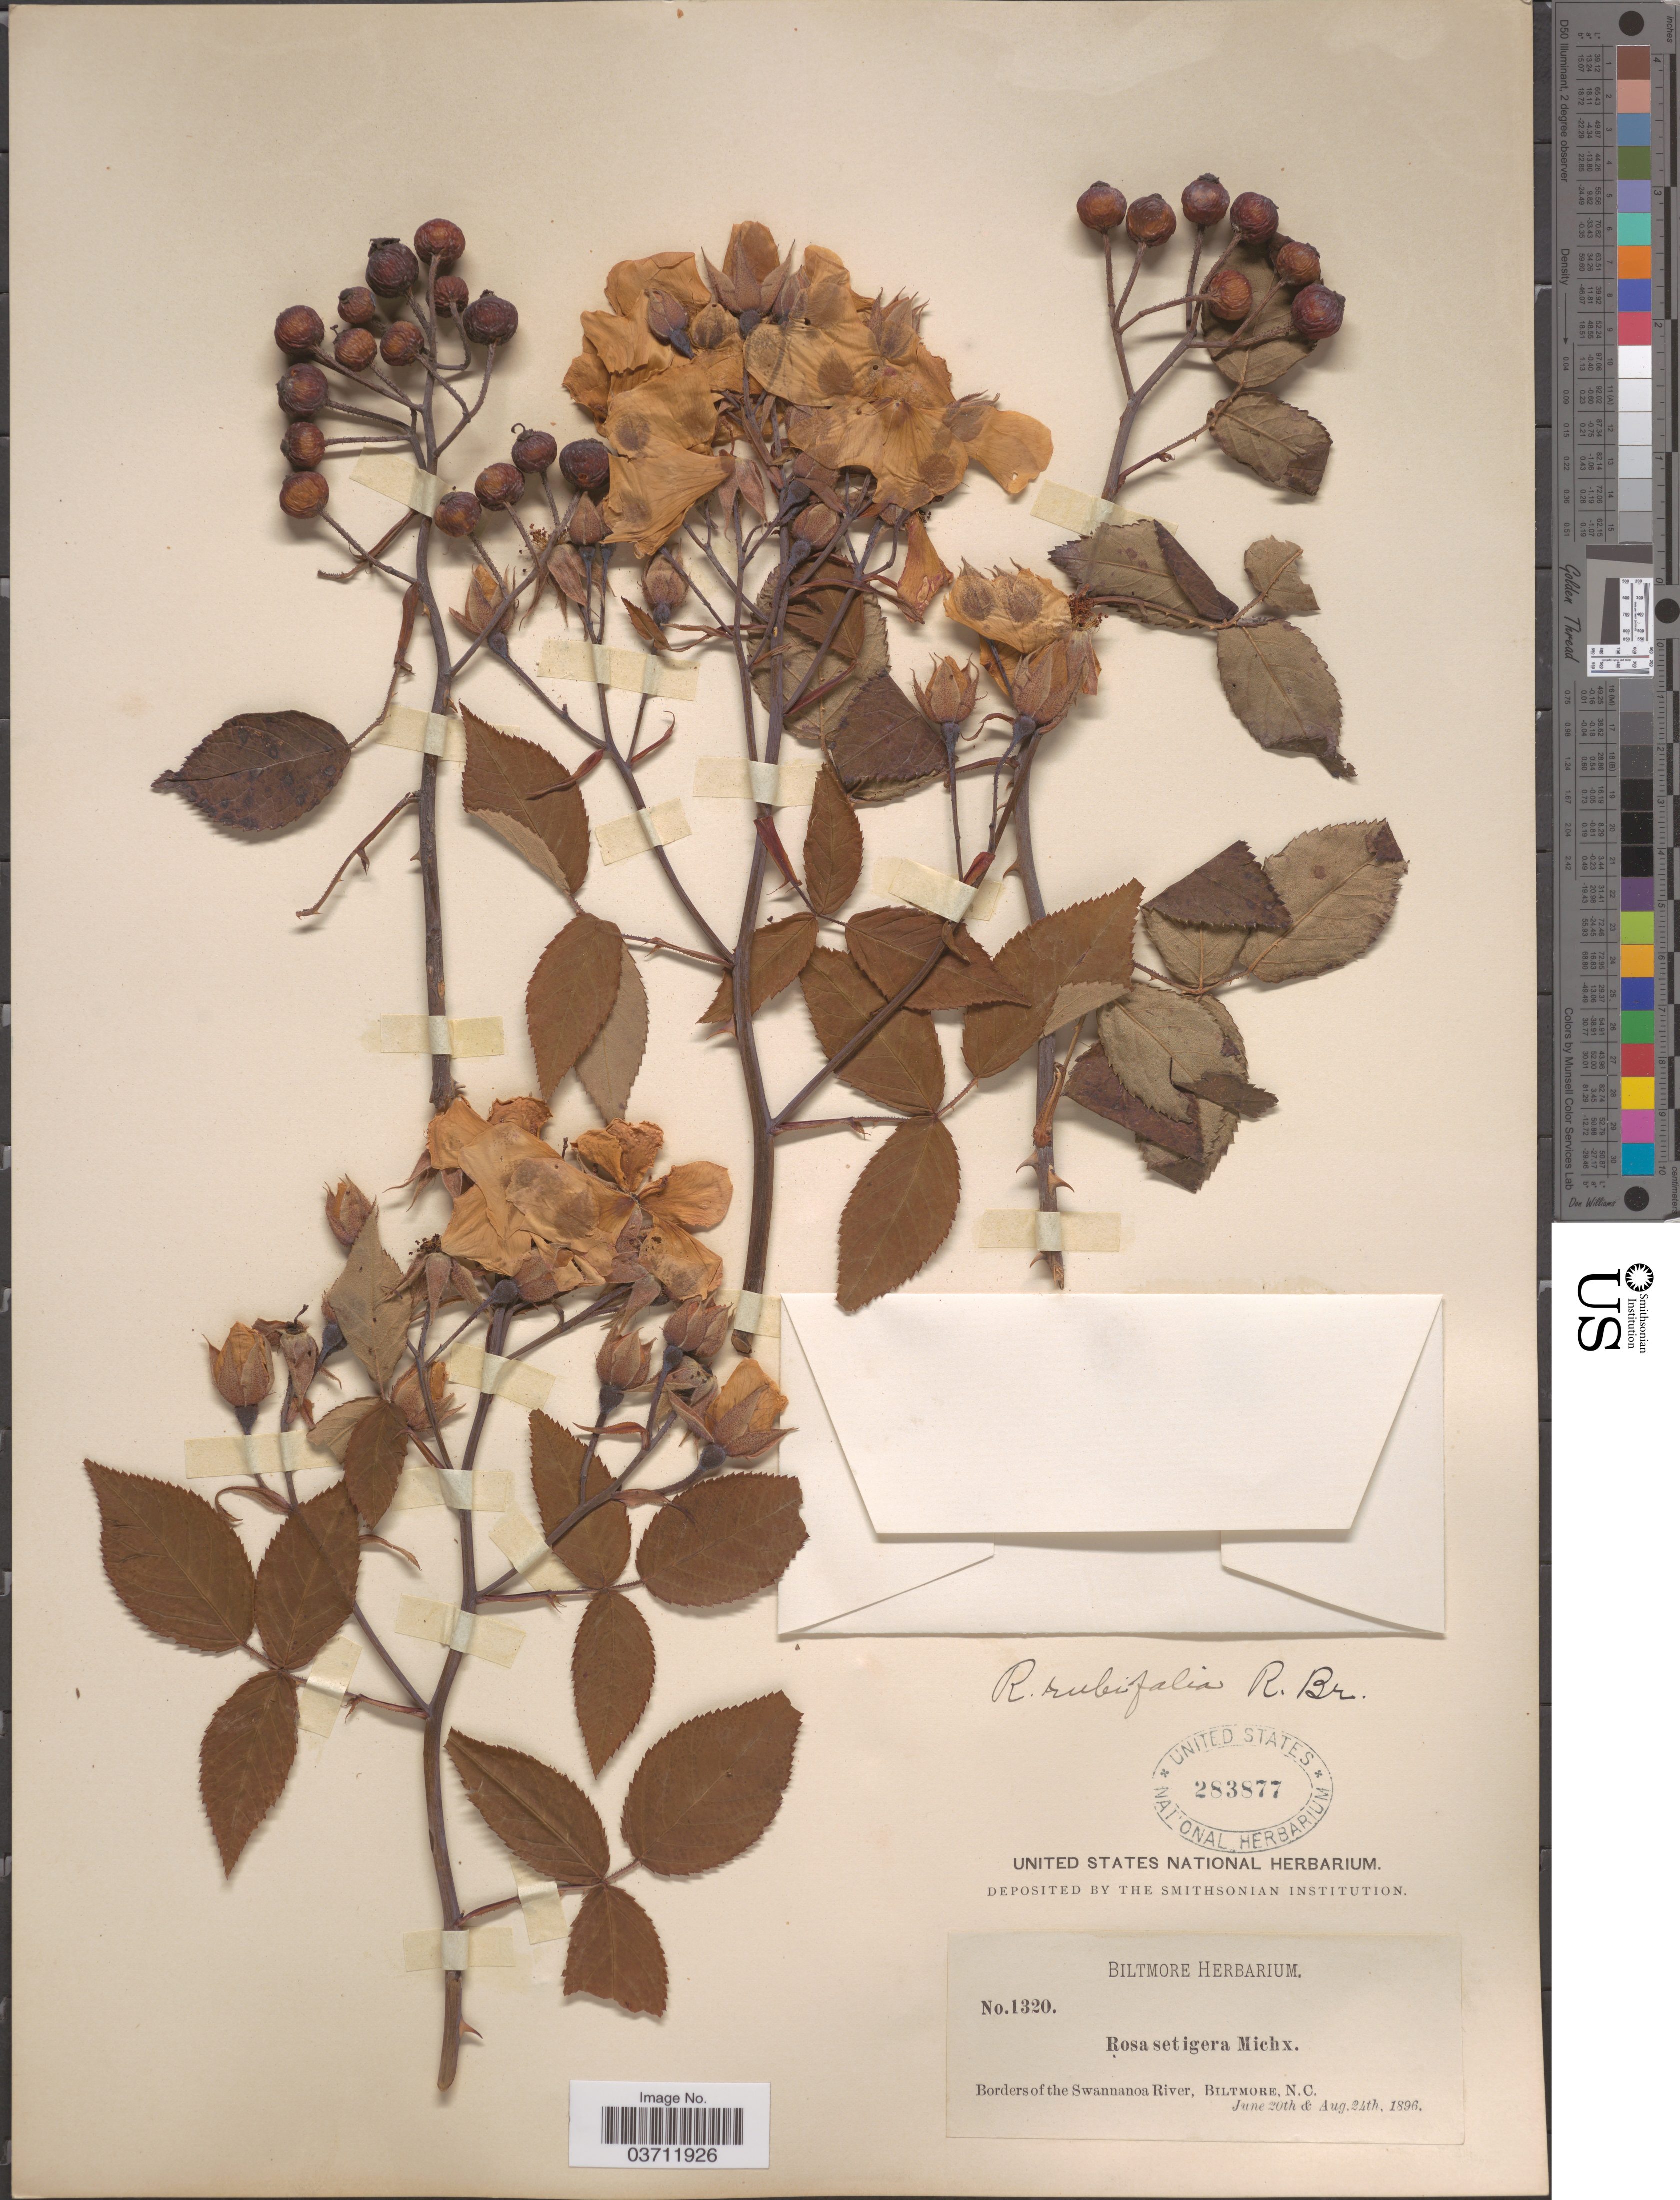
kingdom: Plantae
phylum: Tracheophyta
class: Magnoliopsida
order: Rosales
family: Rosaceae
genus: Rosa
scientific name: Rosa rubifolia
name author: R. Br.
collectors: ex herb. Biltmore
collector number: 1320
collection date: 1896-06-20/1896-08-24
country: United States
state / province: North Carolina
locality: Borders of the Swannanoa River, Biltmore.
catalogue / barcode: US 283877